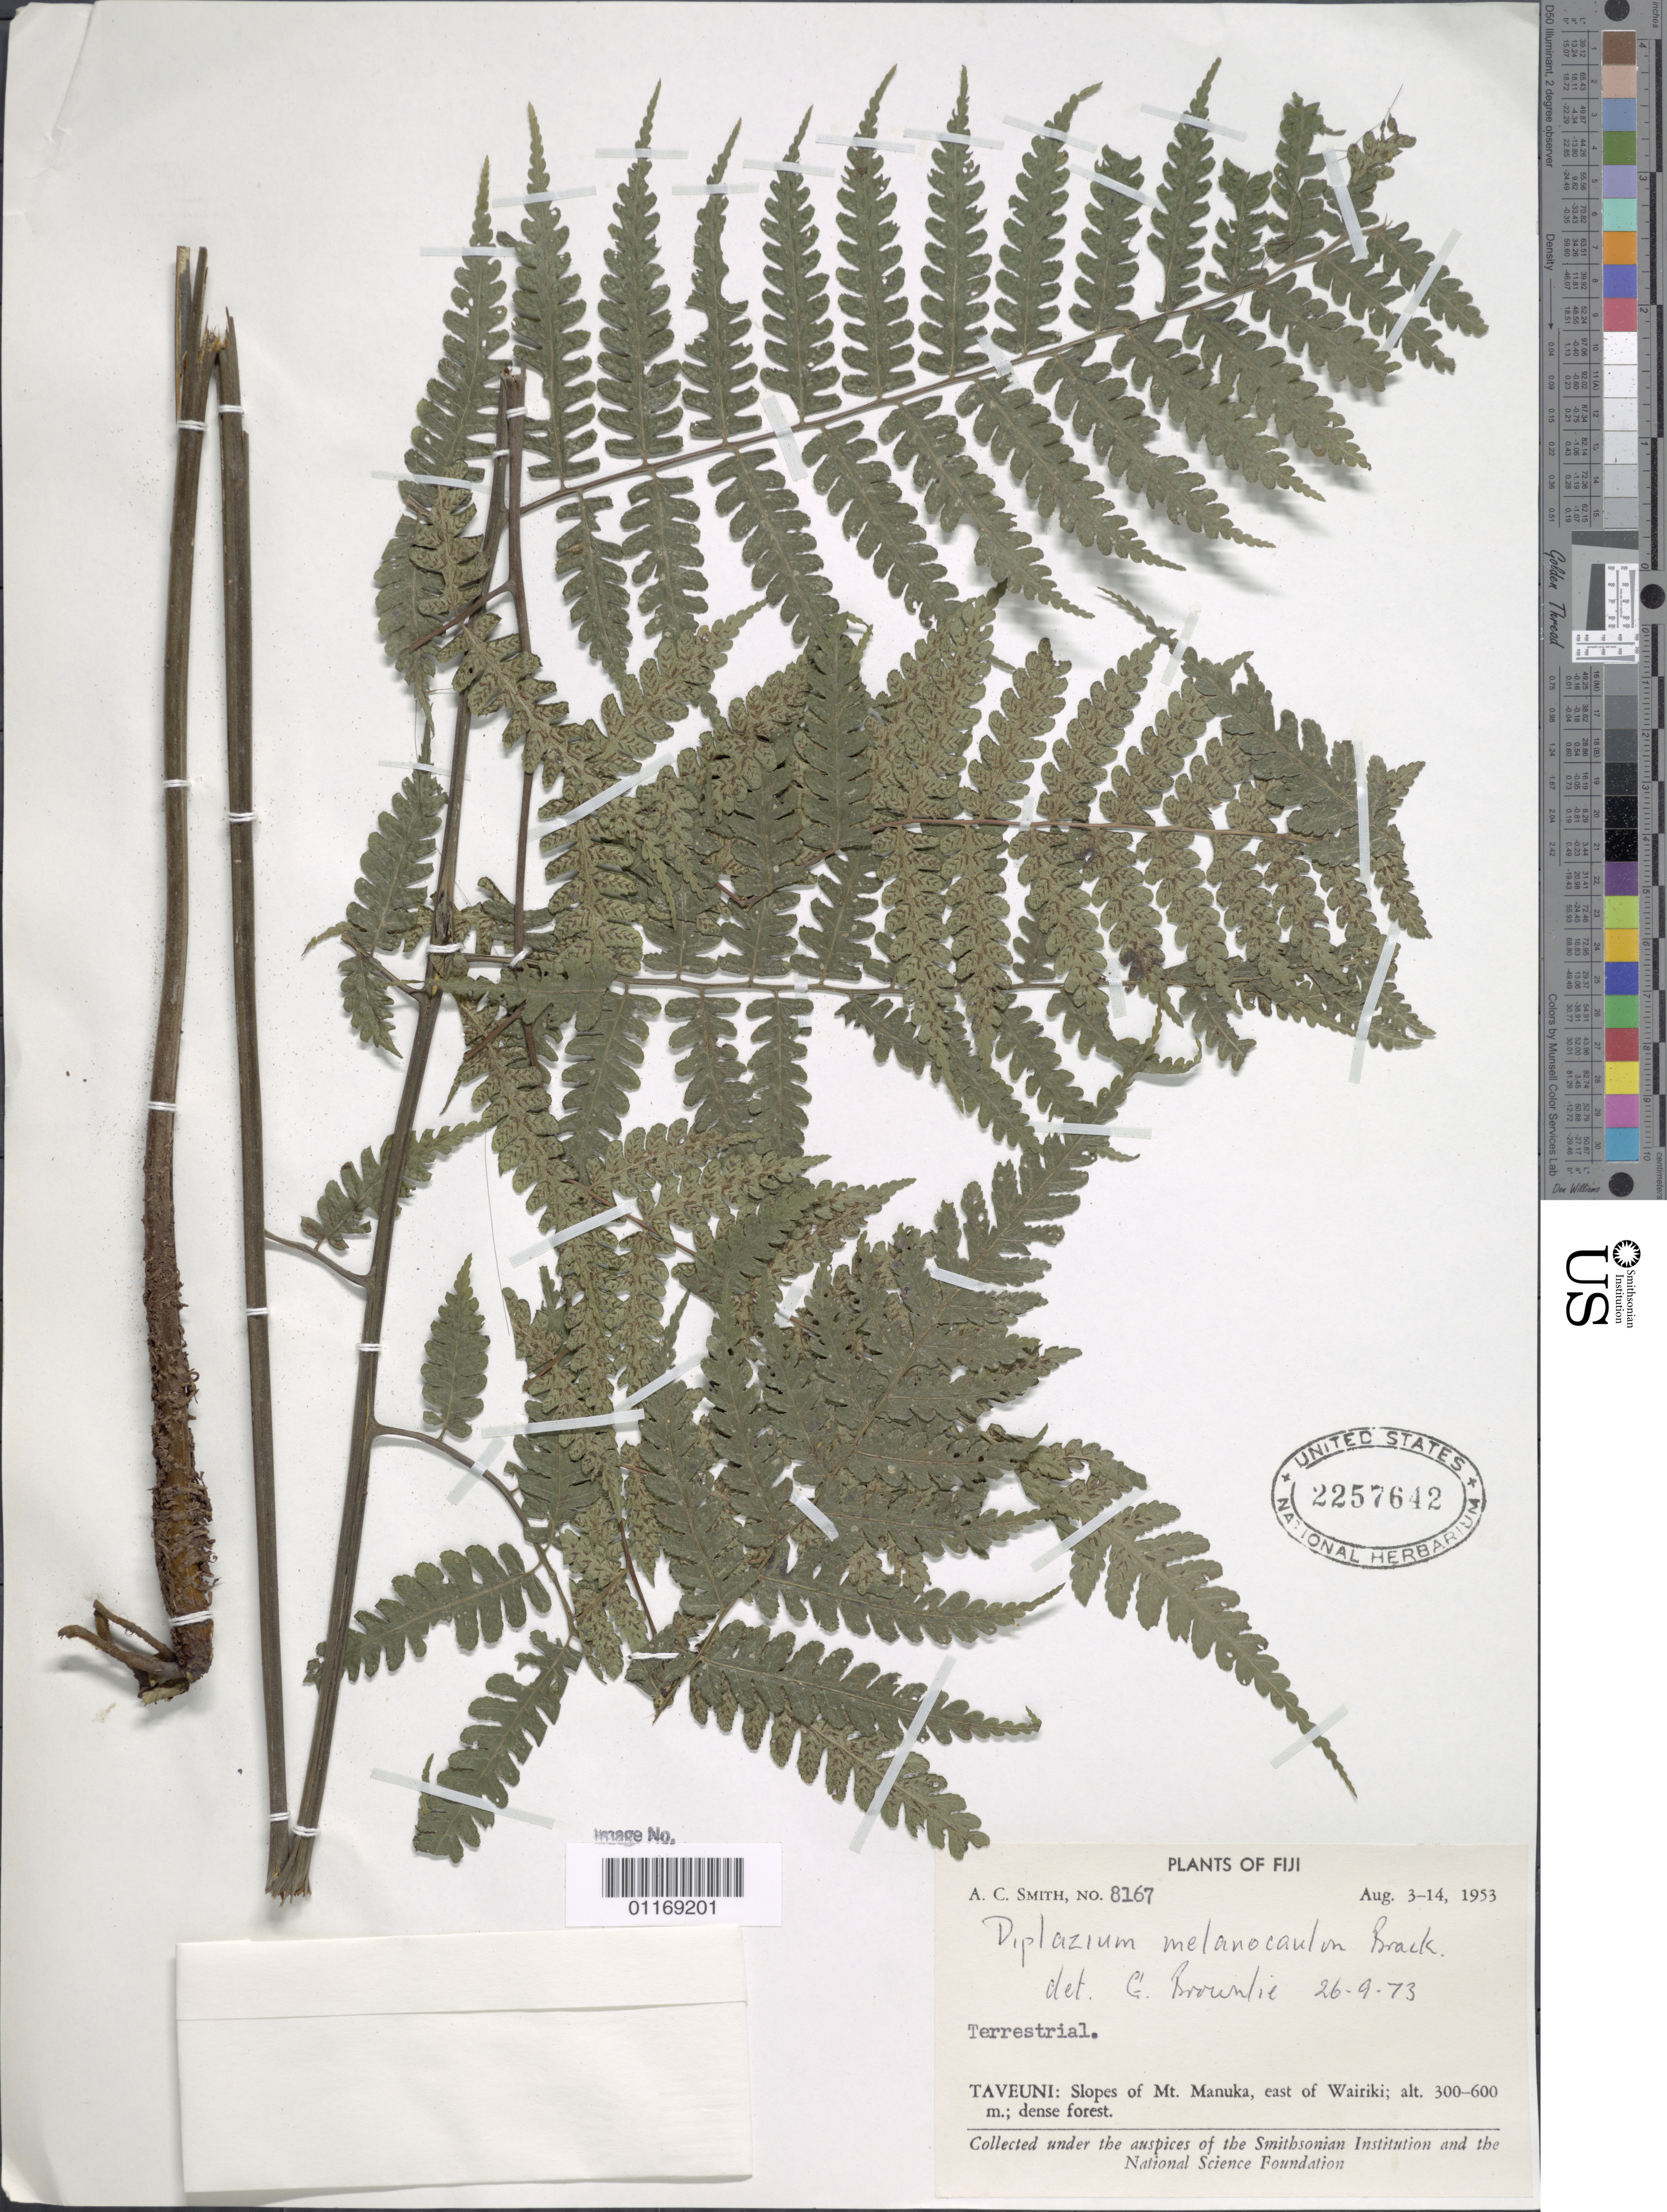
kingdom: Plantae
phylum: Tracheophyta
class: Polypodiopsida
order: Polypodiales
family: Athyriaceae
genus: Diplazium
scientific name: Diplazium melanocaulon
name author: Brack. in Wilkes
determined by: Brownlie, G.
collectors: A. C. Smith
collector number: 8167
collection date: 1953-08-03/1953-08-14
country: Fiji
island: Taveuni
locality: Taveuni: Slopes of Mt. Manuka, E of Wairiki.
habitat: Dense forest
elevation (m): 300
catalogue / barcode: US 2257642